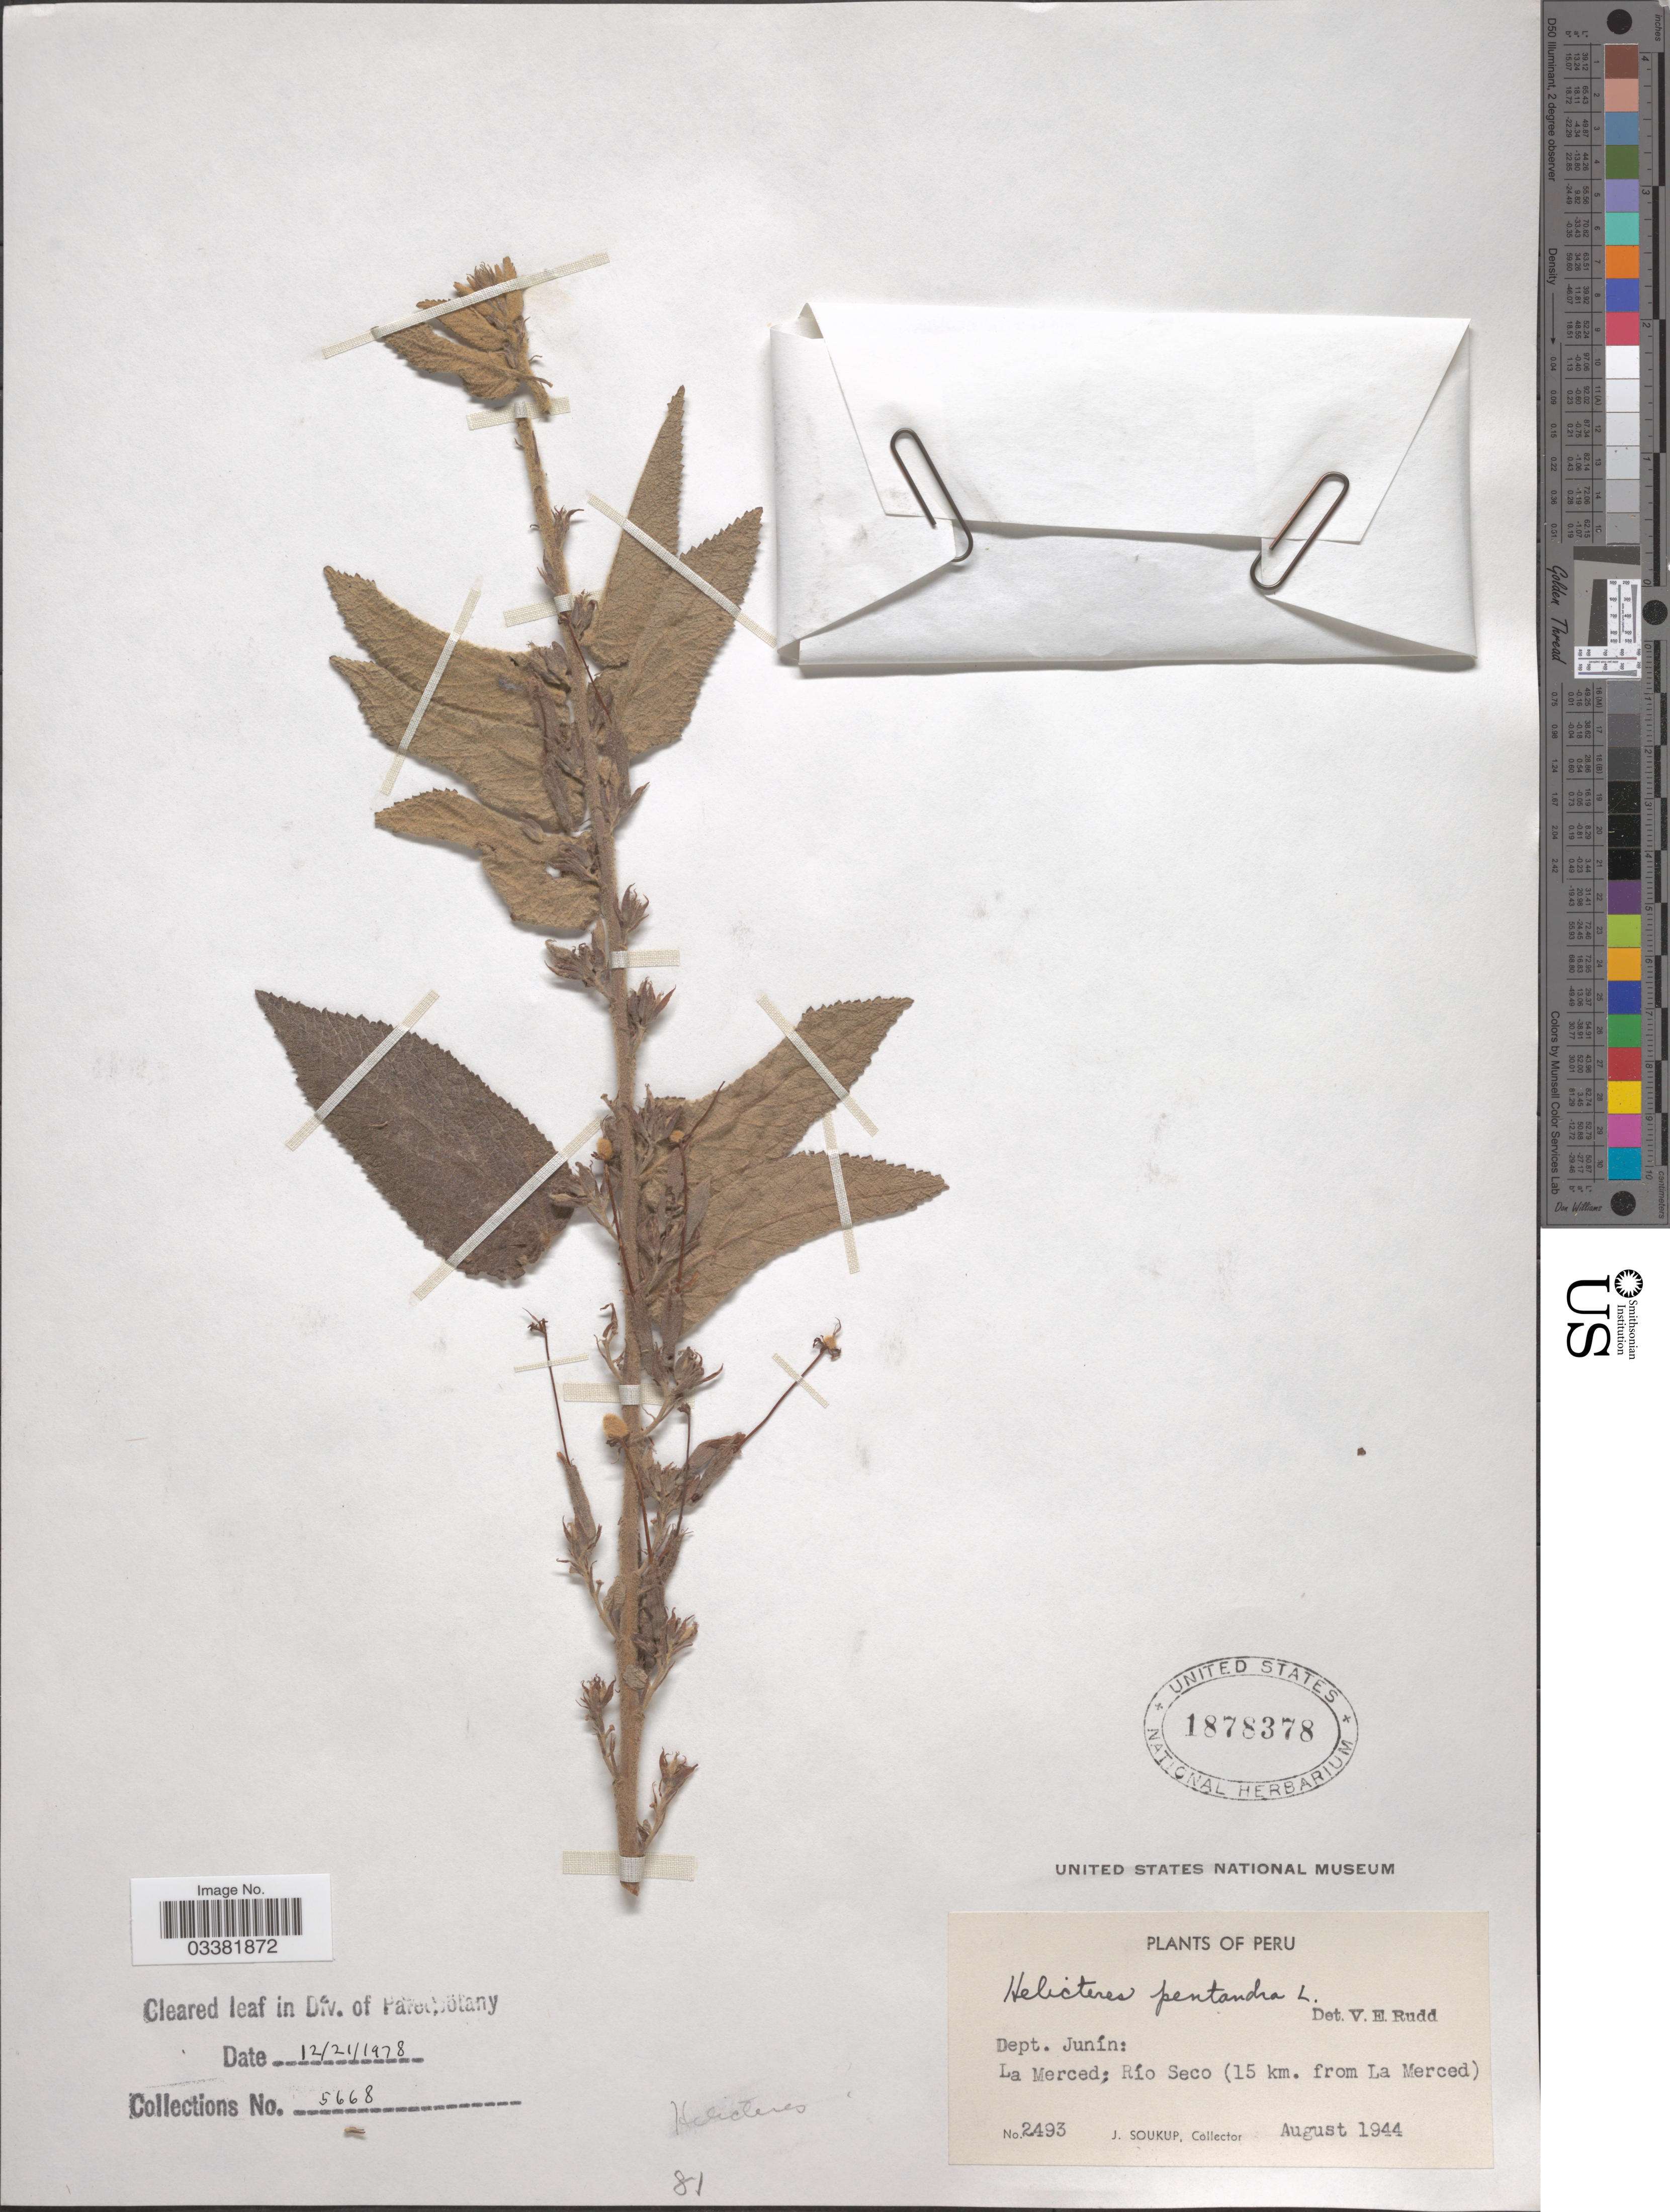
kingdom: Plantae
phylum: Tracheophyta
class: Magnoliopsida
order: Malvales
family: Malvaceae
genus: Helicteres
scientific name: Helicteres pentandra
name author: L.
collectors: J. Soukup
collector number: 2493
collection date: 1944-08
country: Peru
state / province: Junín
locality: Dept. Junín: La Merced; Río Seco (15 km. from La Merced).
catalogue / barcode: US 1878378